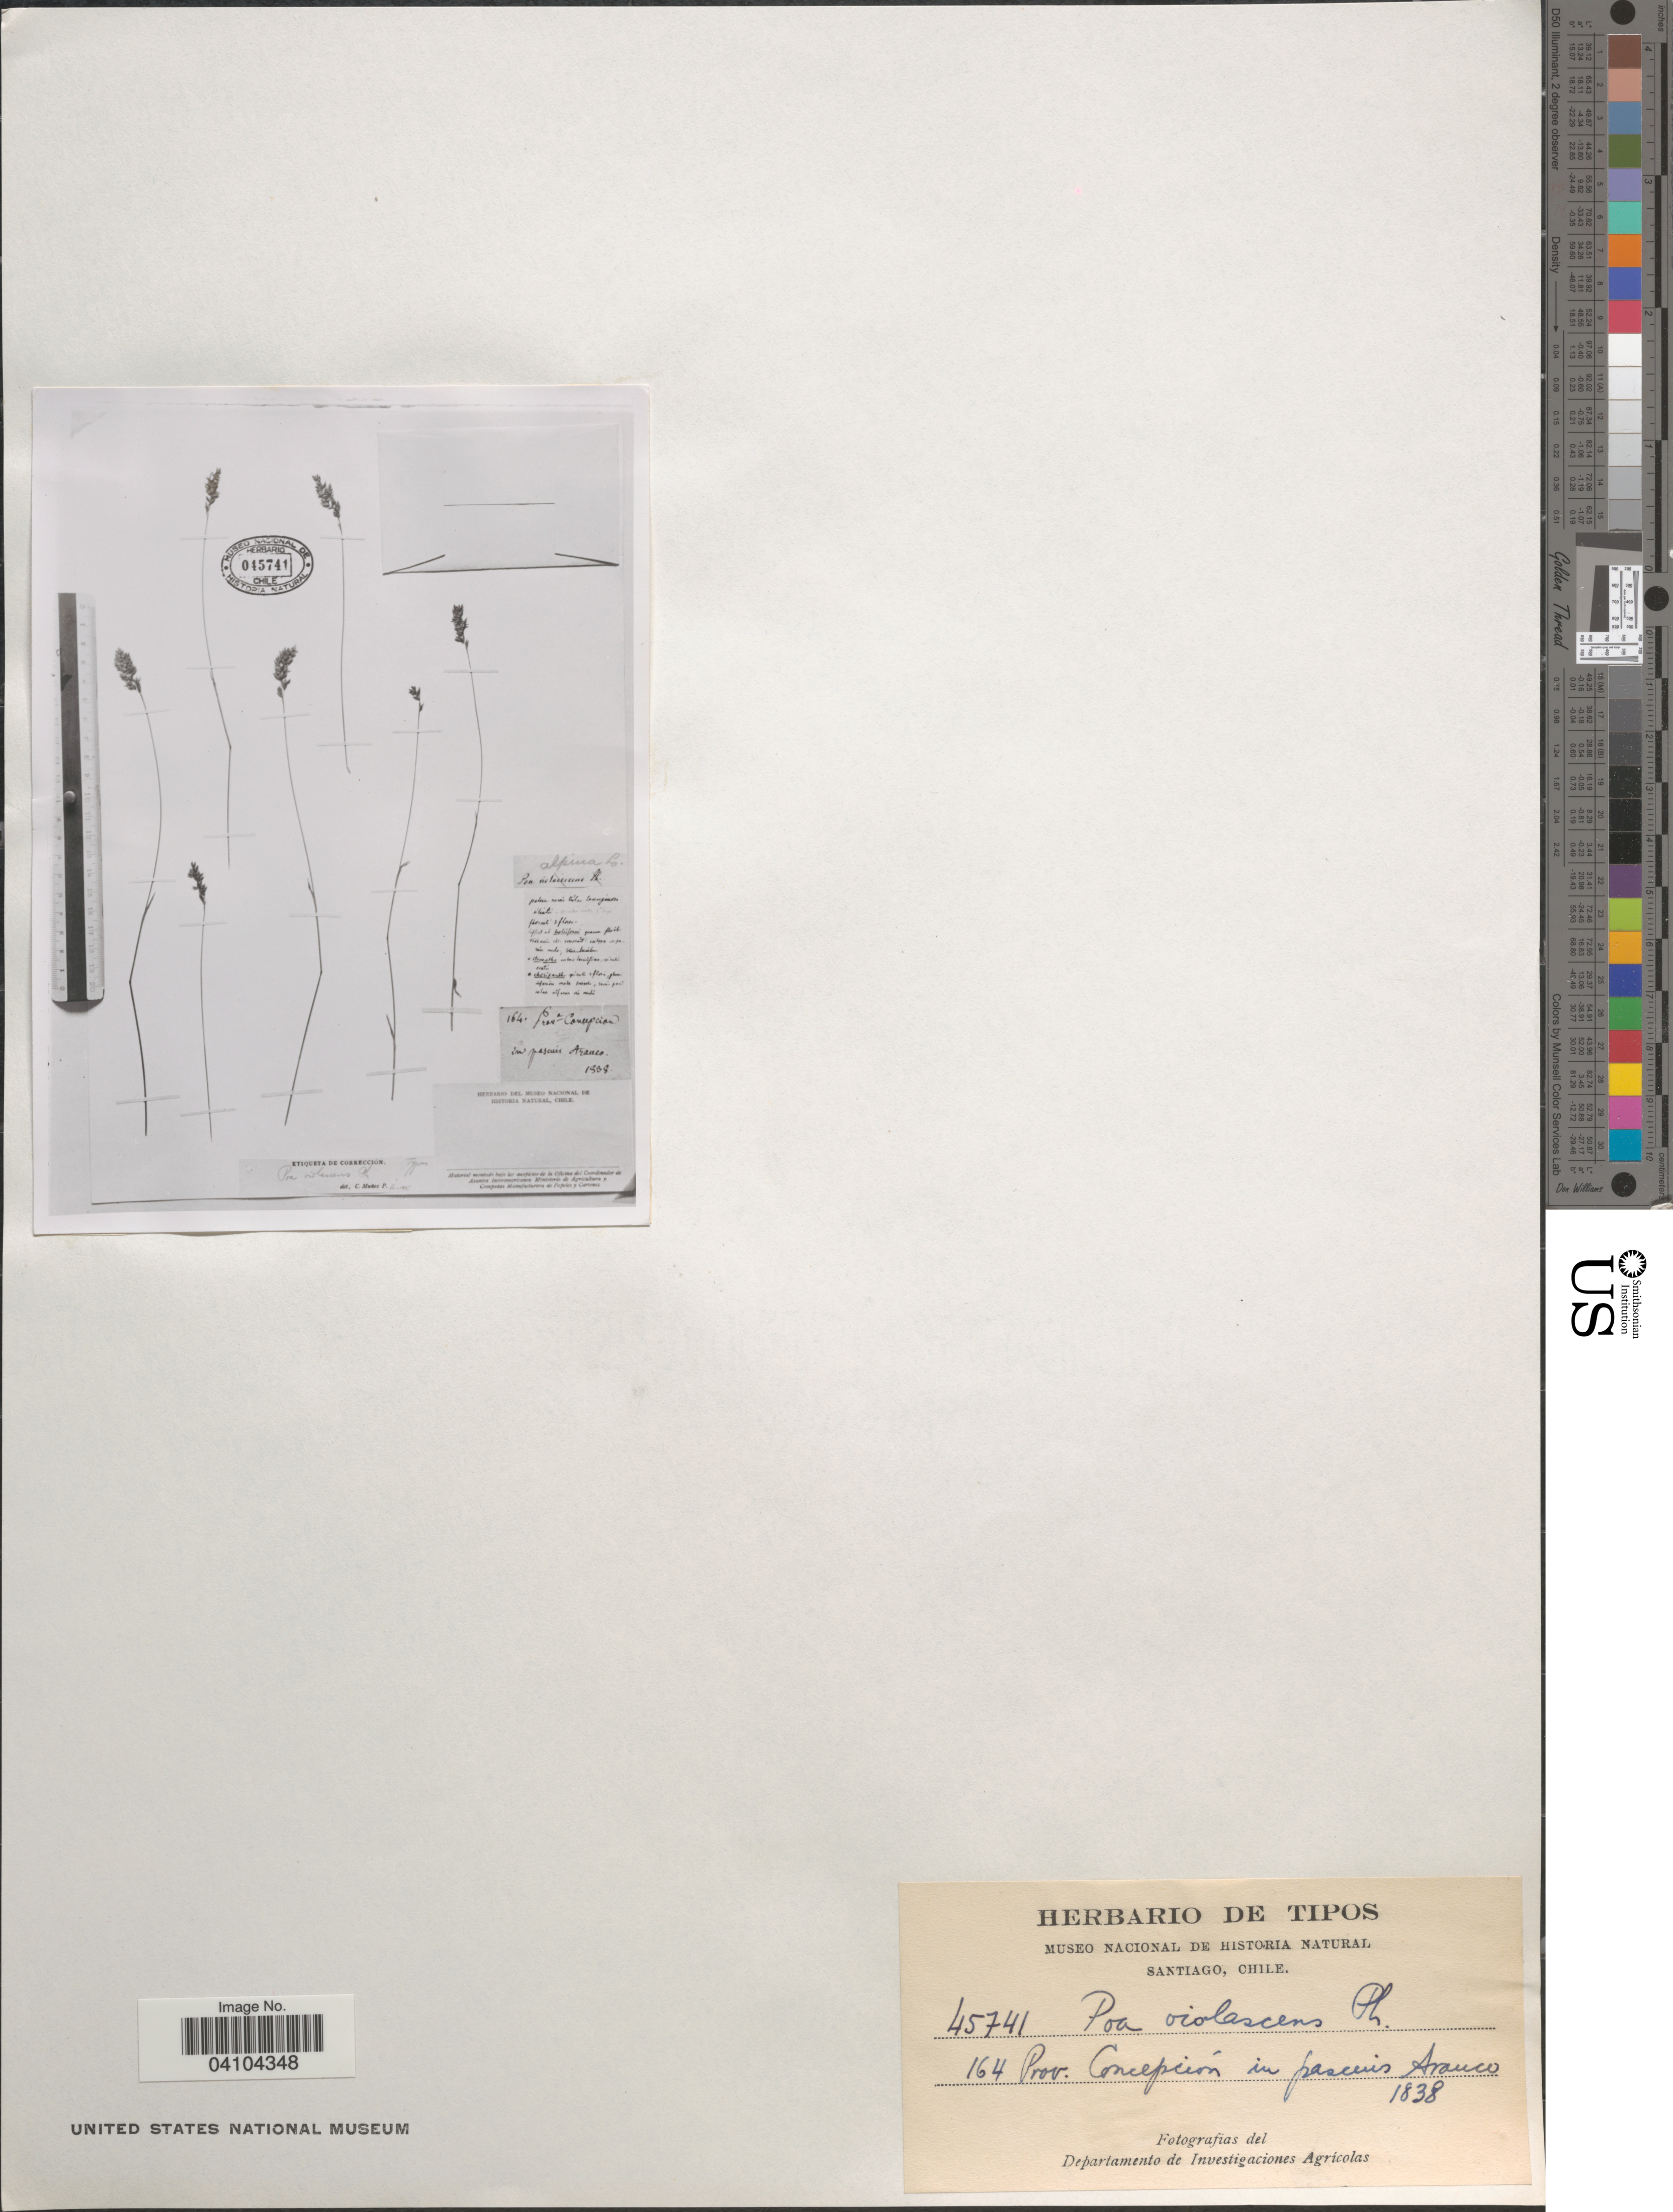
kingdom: Plantae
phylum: Tracheophyta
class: Liliopsida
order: Poales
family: Poaceae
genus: Poa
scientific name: Poa sp.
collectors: Museo Nacional de Historia Natural-Santiago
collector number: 45741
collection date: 1838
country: Chile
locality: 164 Prov. Concepción in pascuis Arauco.